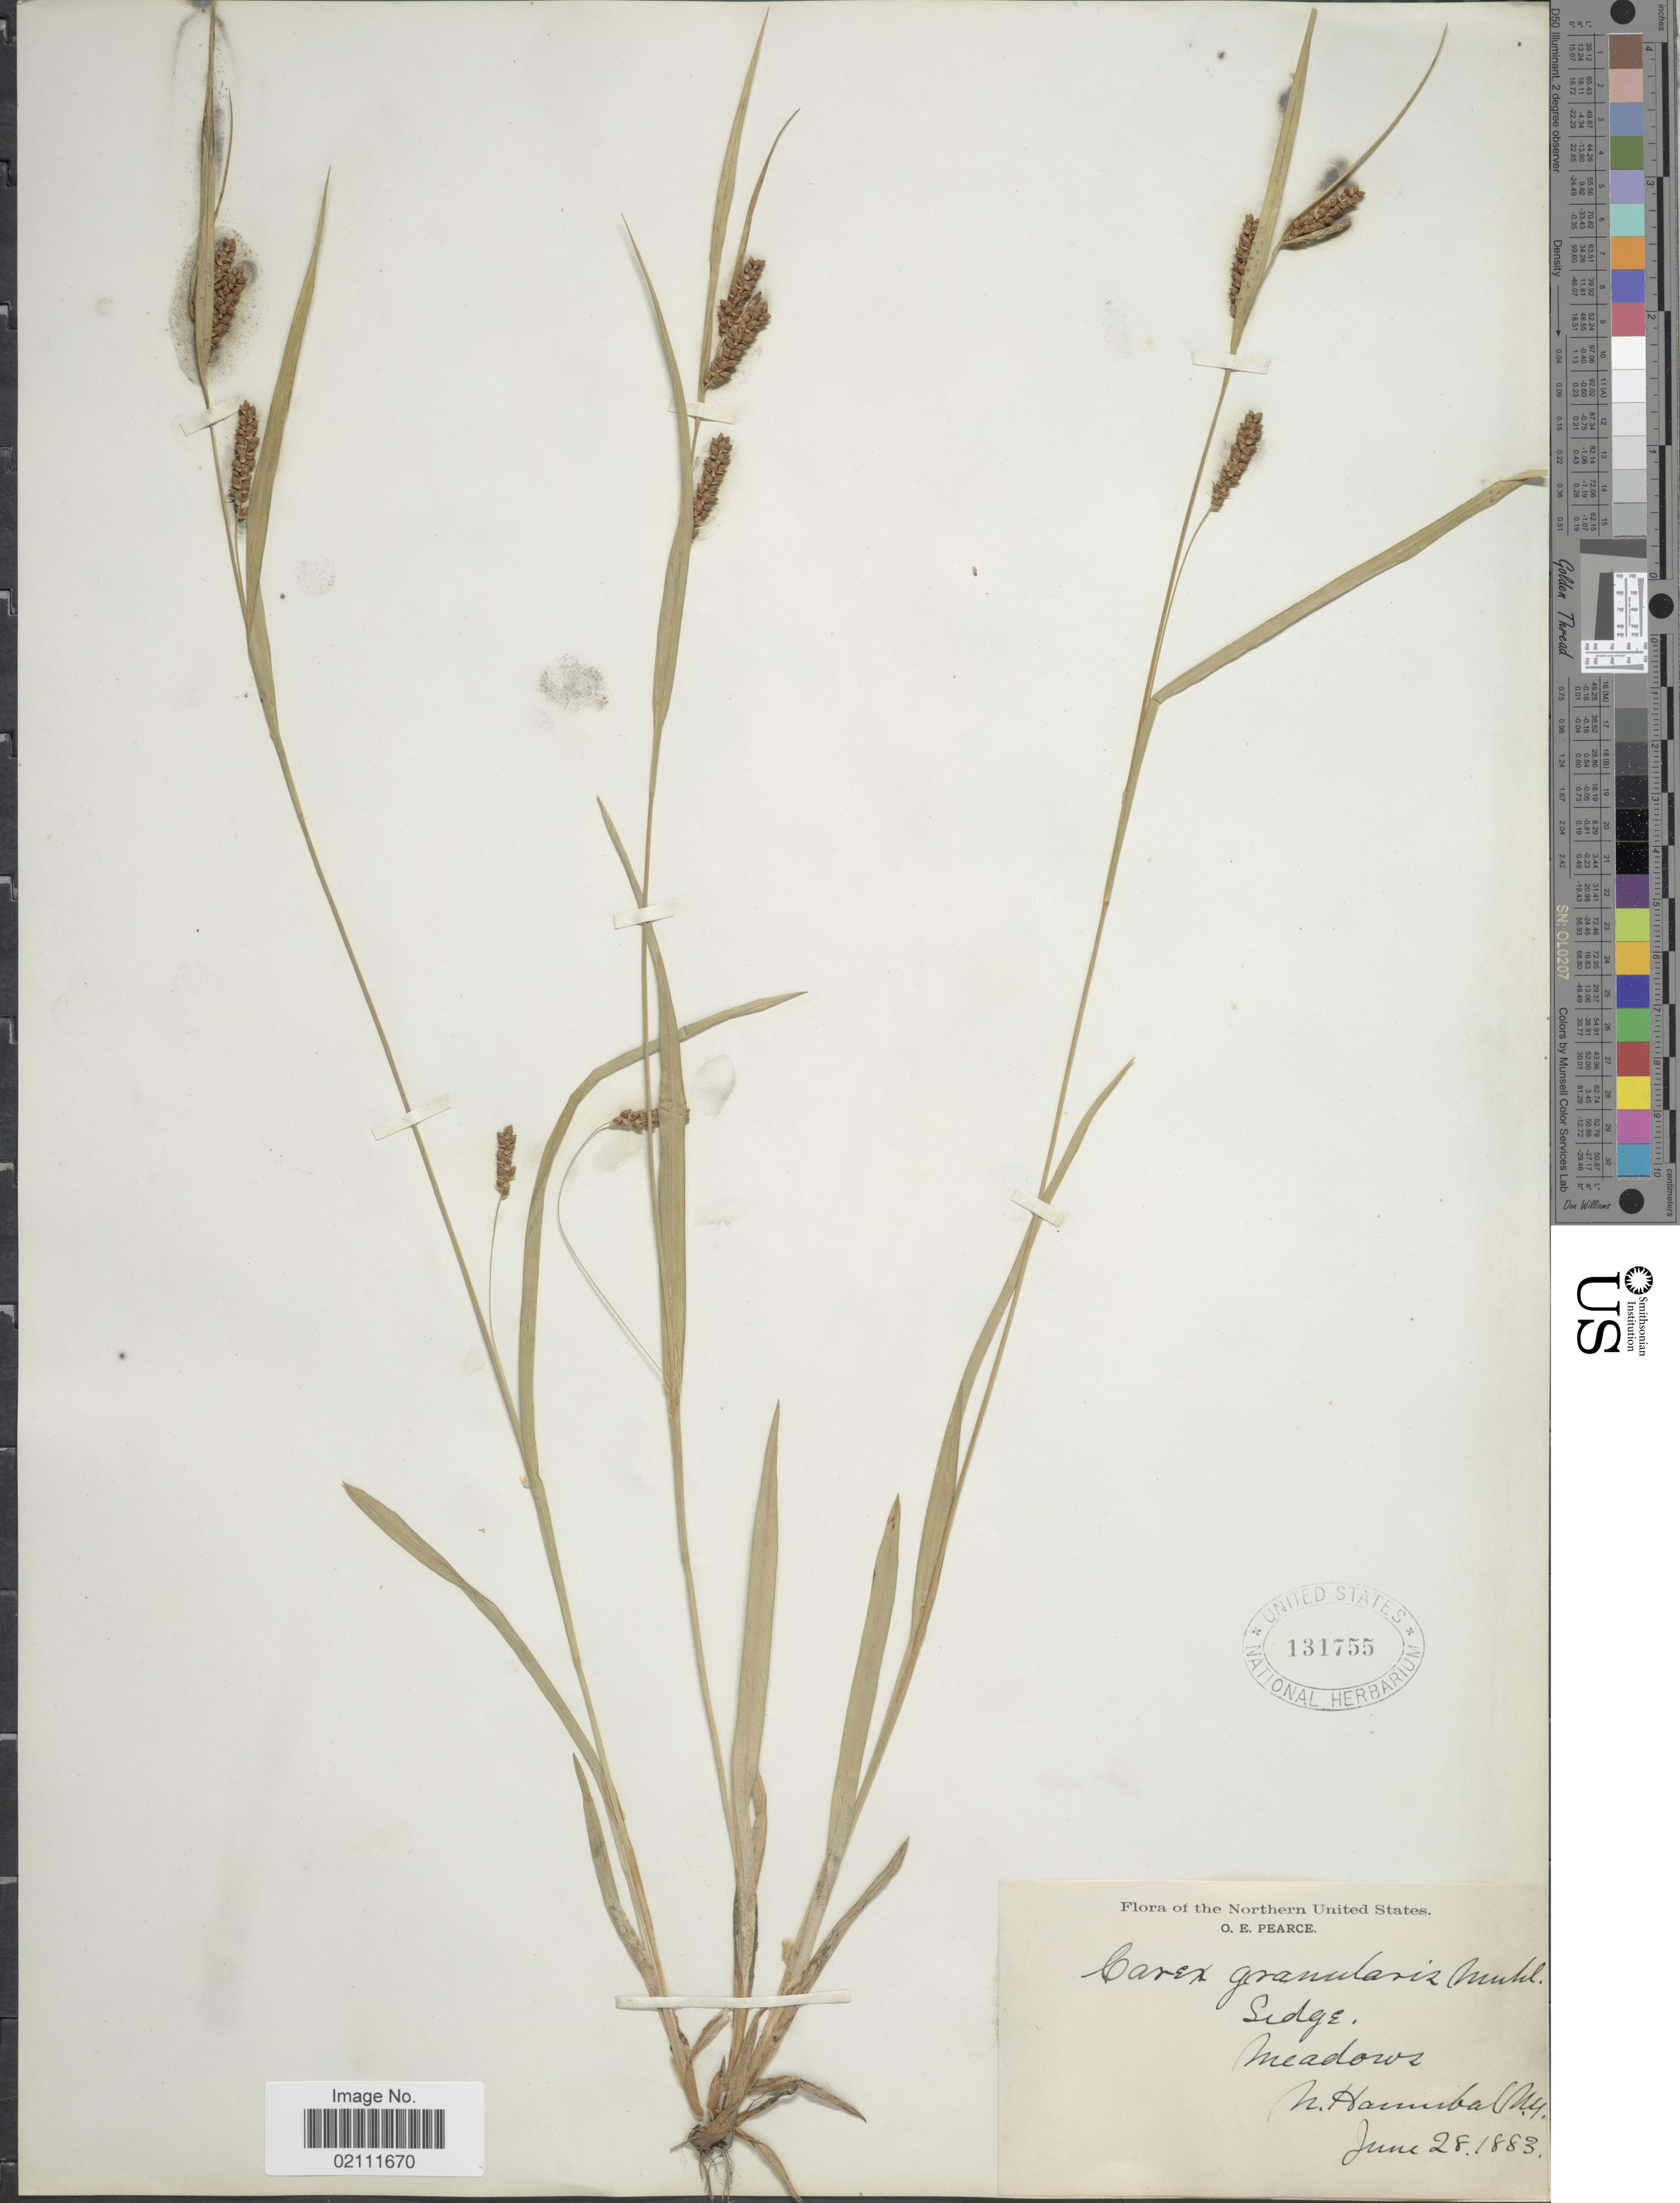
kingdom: Plantae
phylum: Tracheophyta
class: Liliopsida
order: Poales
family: Cyperaceae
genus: Carex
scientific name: Carex granularis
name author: Muhl. ex Willd.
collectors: O. E. Pearce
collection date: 1883-06-28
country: United States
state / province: New York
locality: Sedge, meadows, N. Hannibal.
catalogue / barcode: US 131755